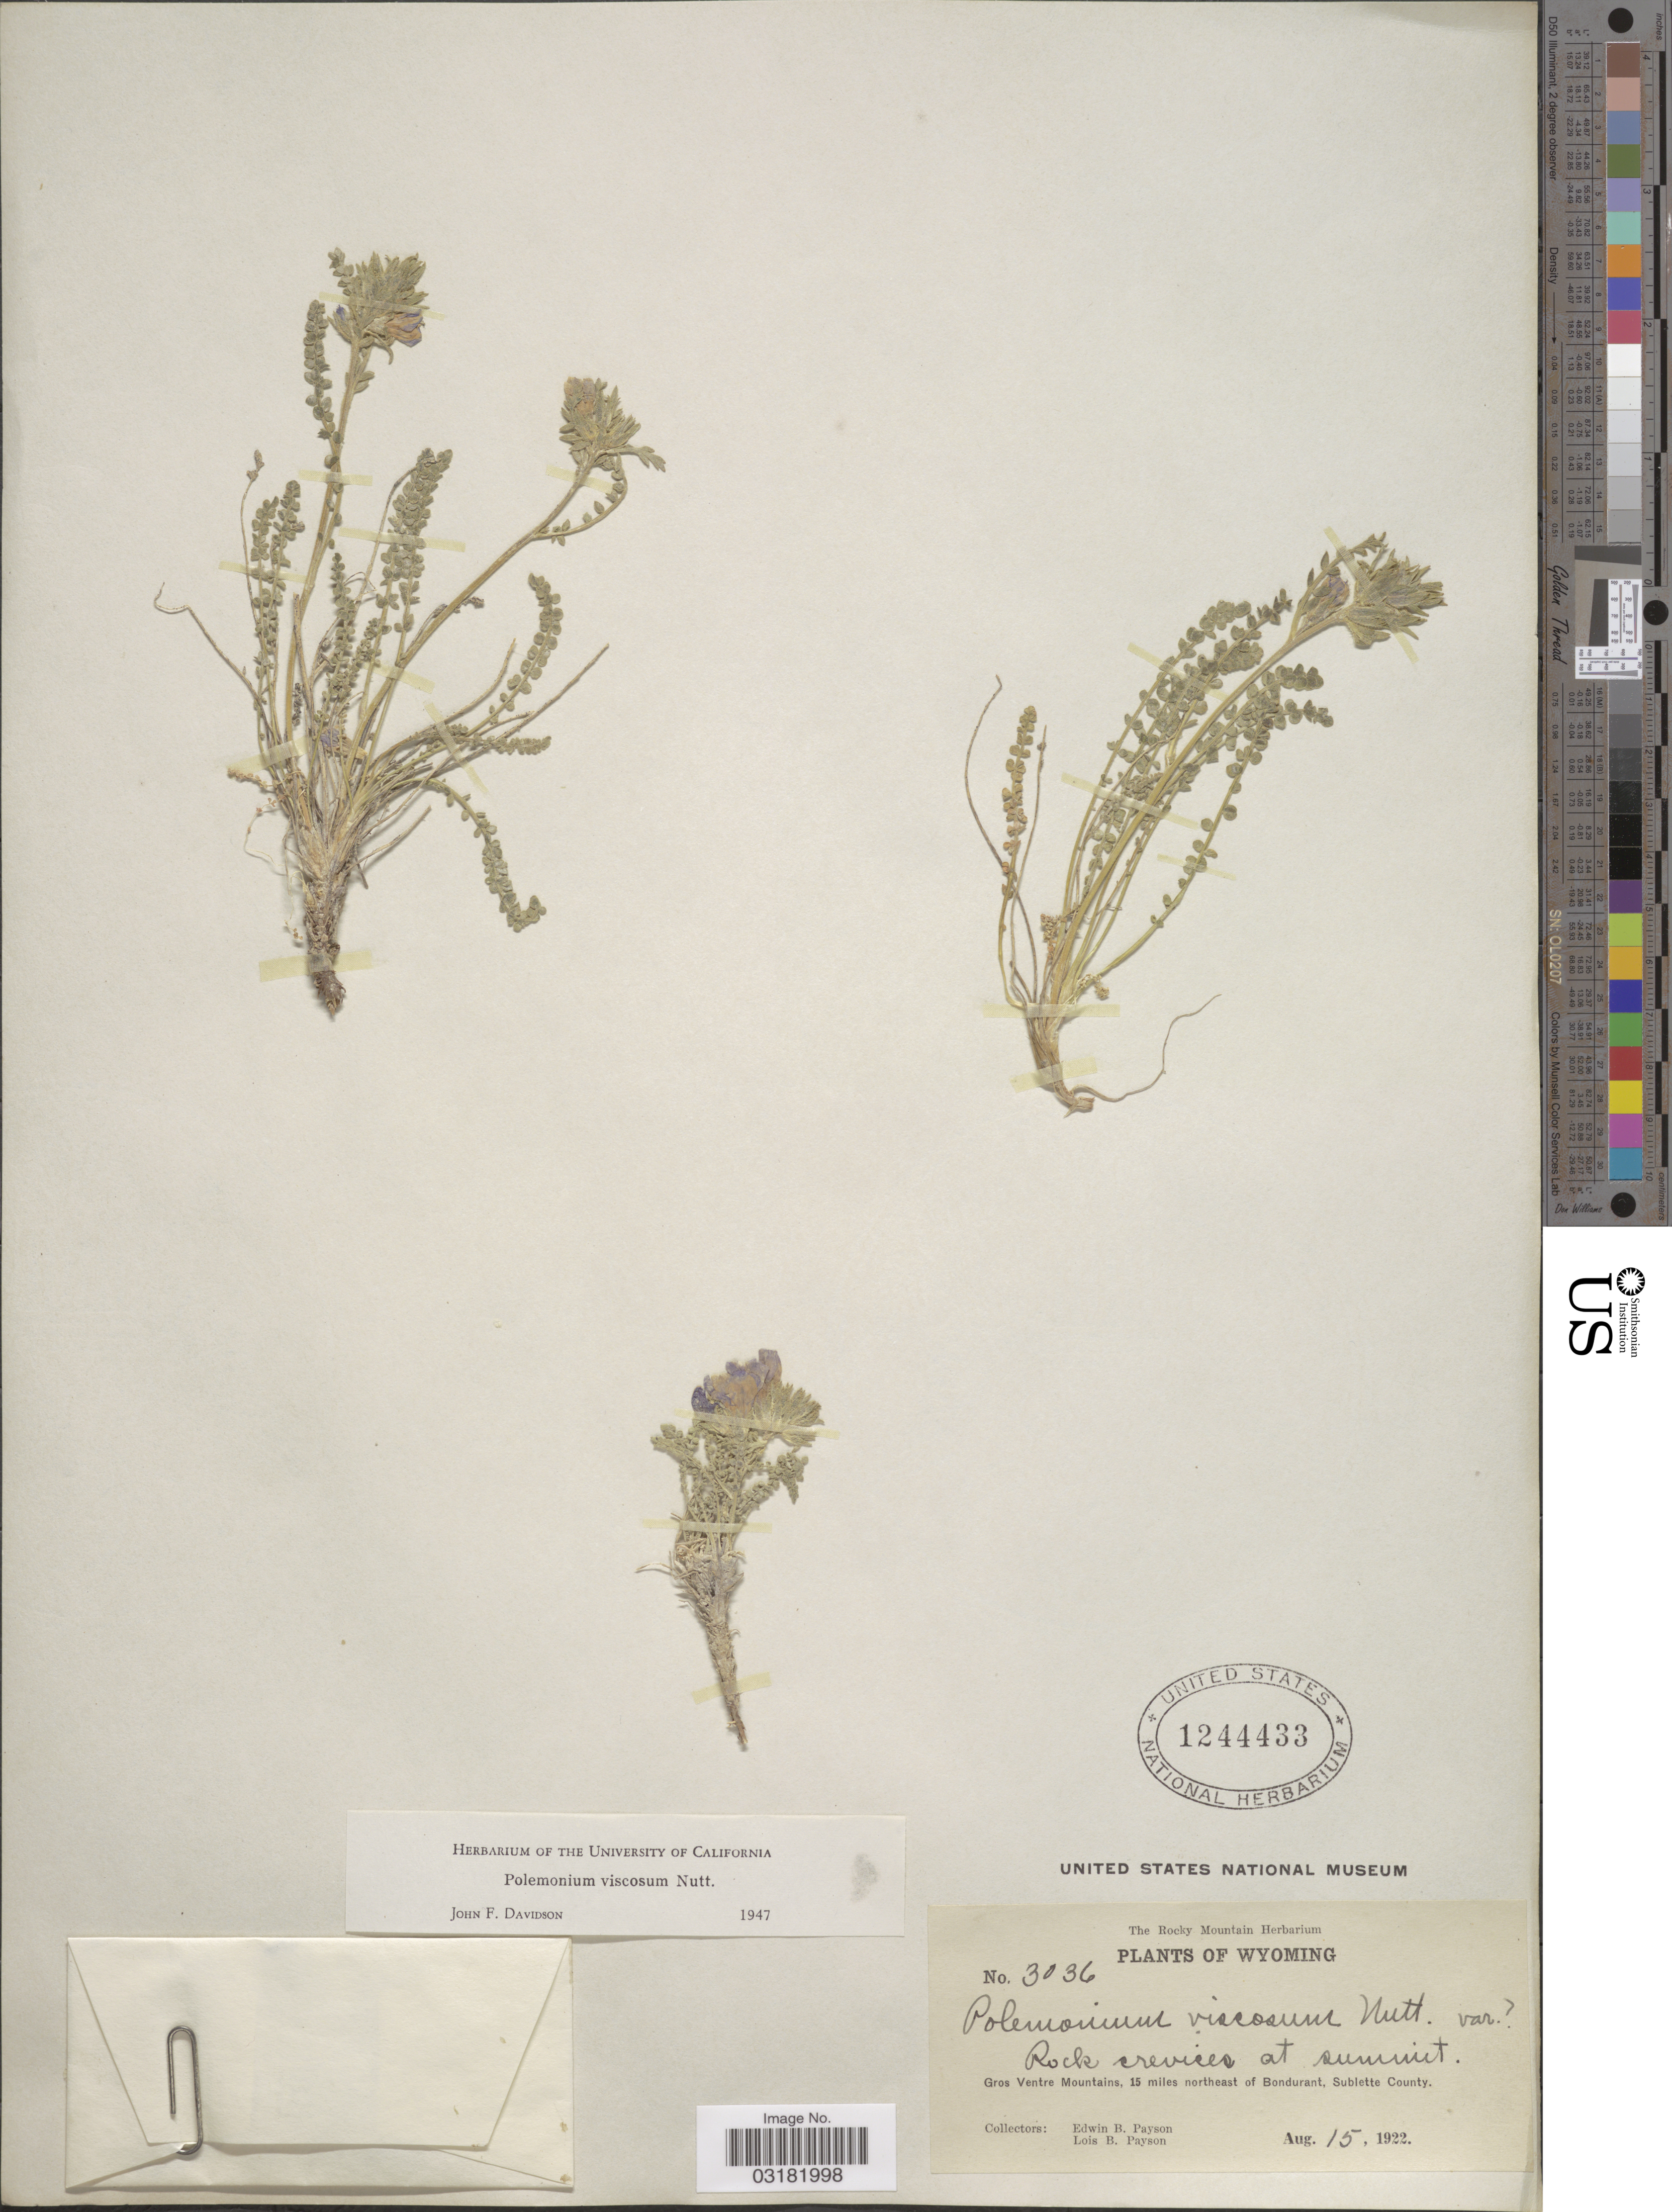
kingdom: Plantae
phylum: Tracheophyta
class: Magnoliopsida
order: Ericales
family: Polemoniaceae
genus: Polemonium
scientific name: Polemonium viscosum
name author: Nutt.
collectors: E. B. Payson & L. Payson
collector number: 3036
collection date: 1922-08-15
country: United States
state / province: Wyoming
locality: Rock crevices at summit, Gros Ventre Mountains, 15 miles northeast of Bondurant, Sublette County.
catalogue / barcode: US 1244433